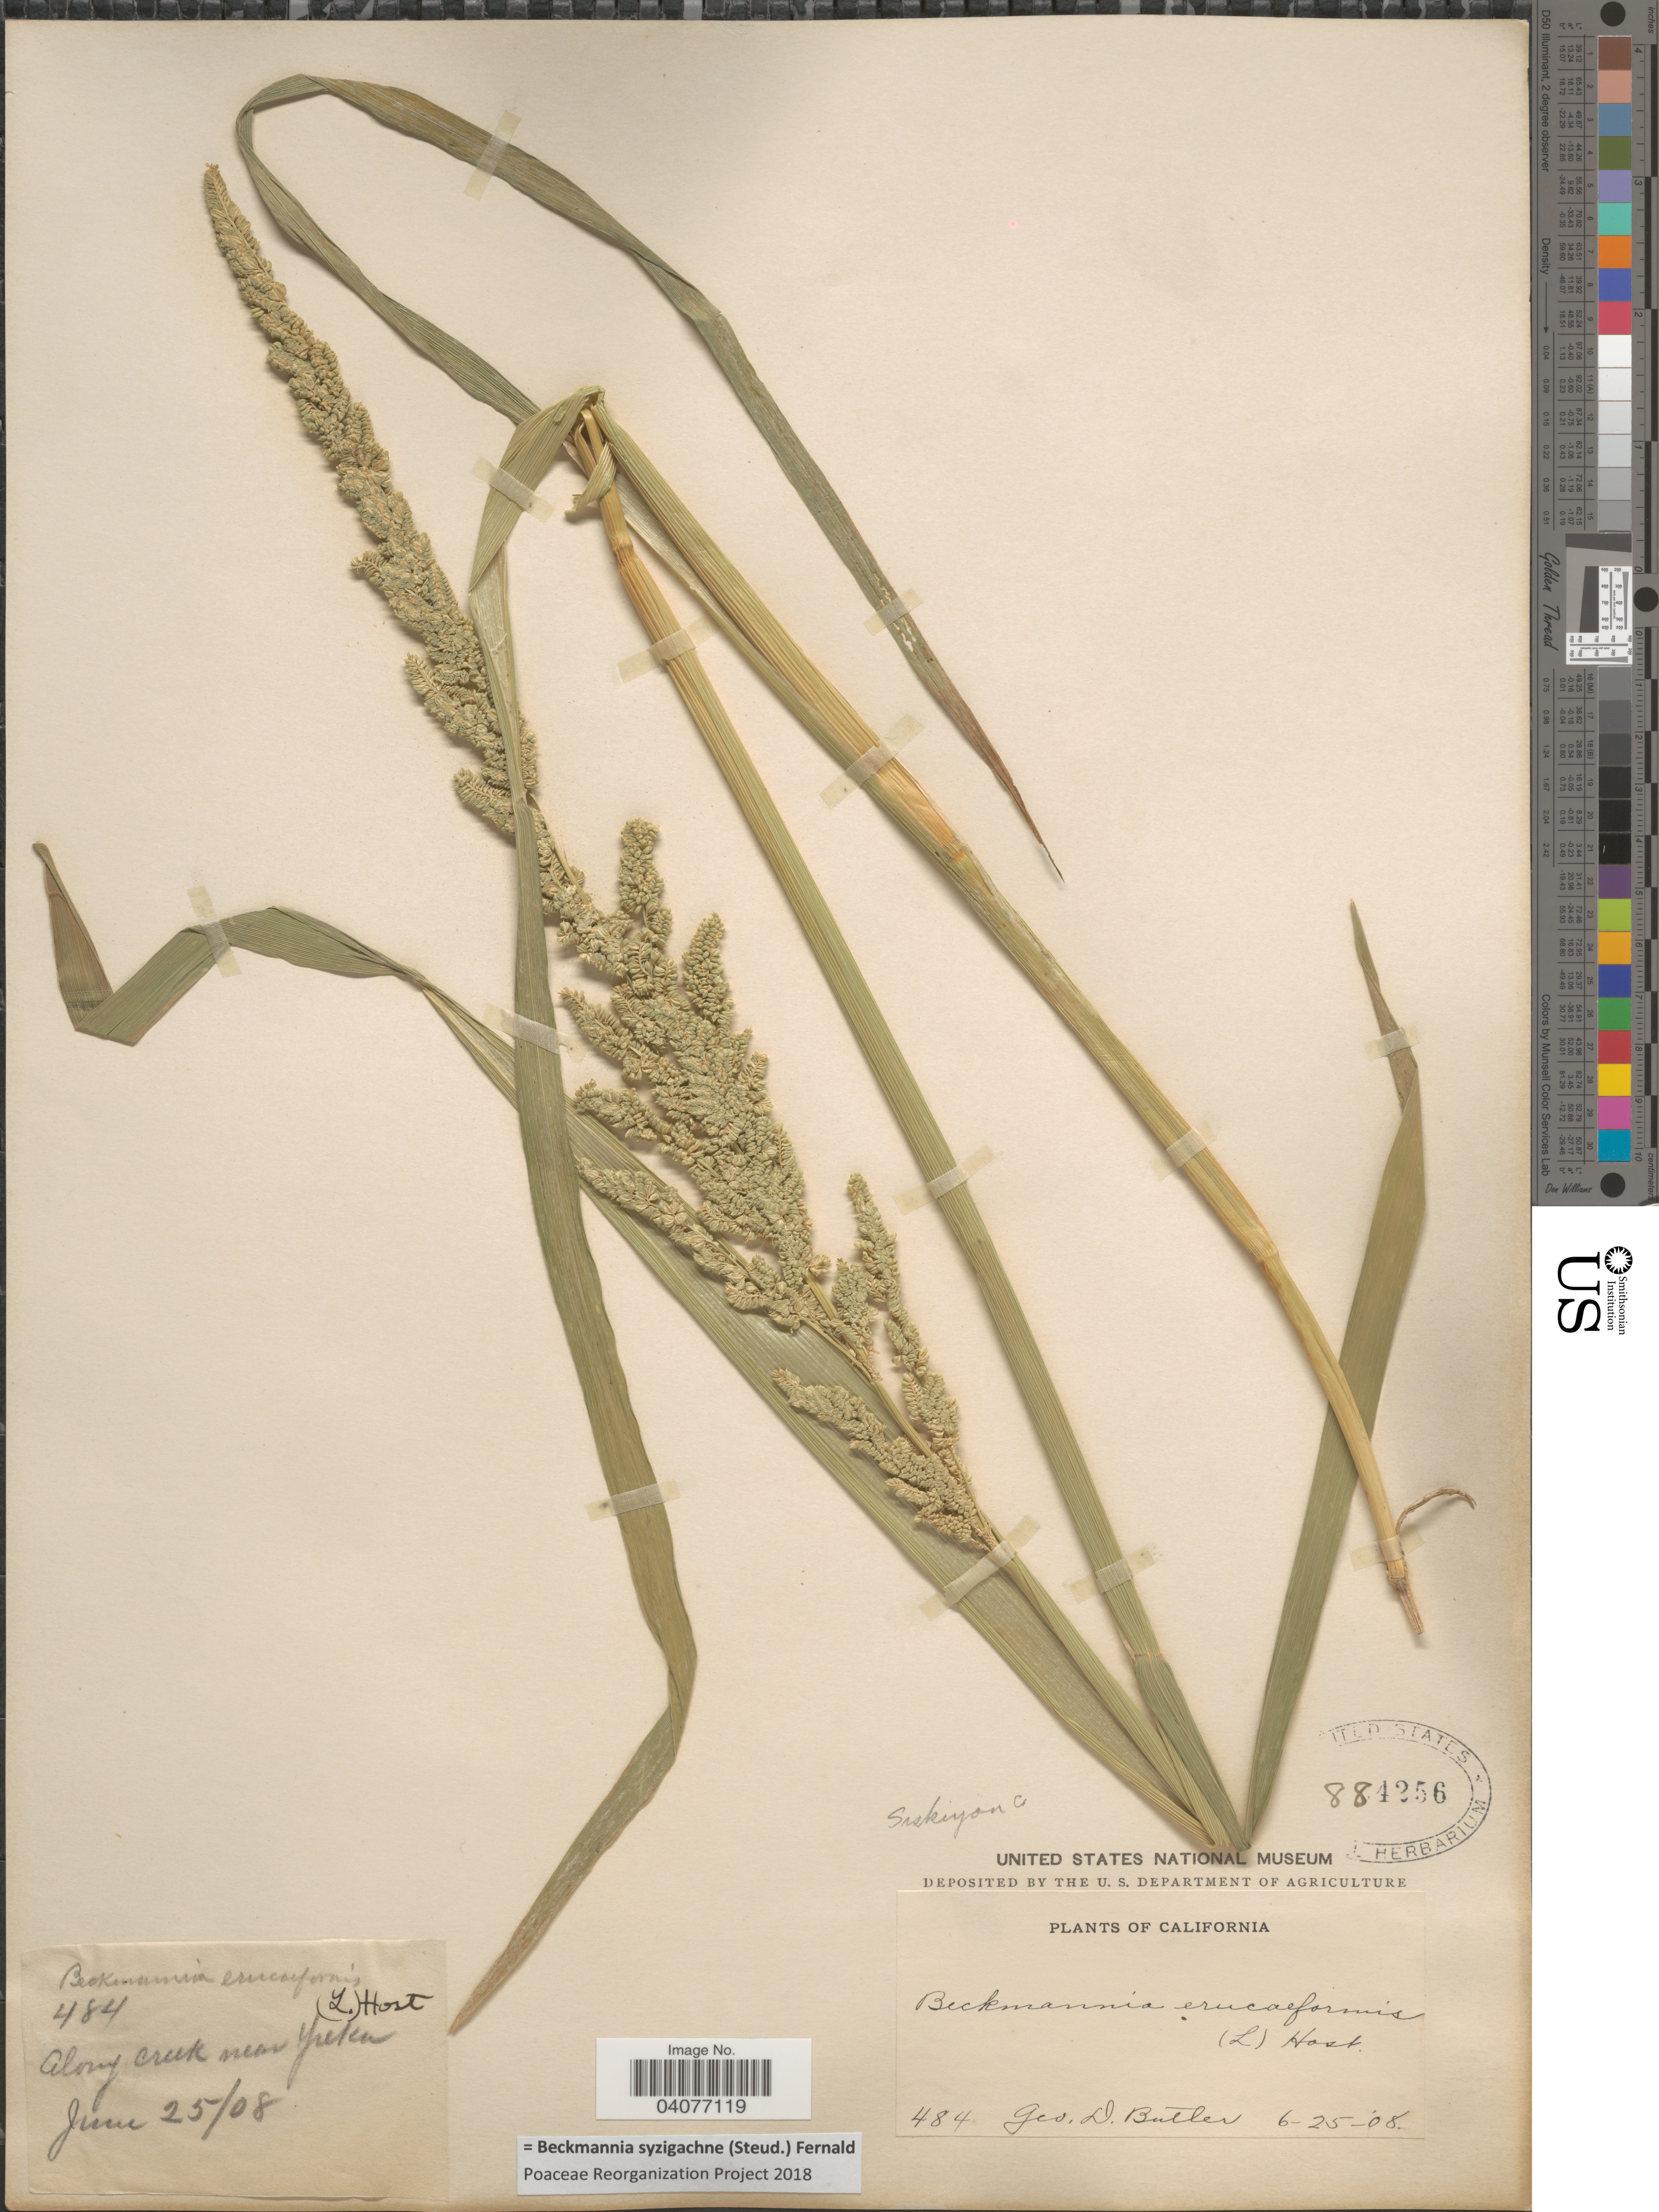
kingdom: Plantae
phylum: Tracheophyta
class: Liliopsida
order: Poales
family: Poaceae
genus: Beckmannia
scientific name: Beckmannia syzigachne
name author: (Steud.) Fernald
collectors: G. D. Butler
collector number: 484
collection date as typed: Transcribed d/m/y: 25/6/8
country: United States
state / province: California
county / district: Siskiyou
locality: Along creek near Yukon. Siskiyou Co.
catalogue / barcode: US 884256